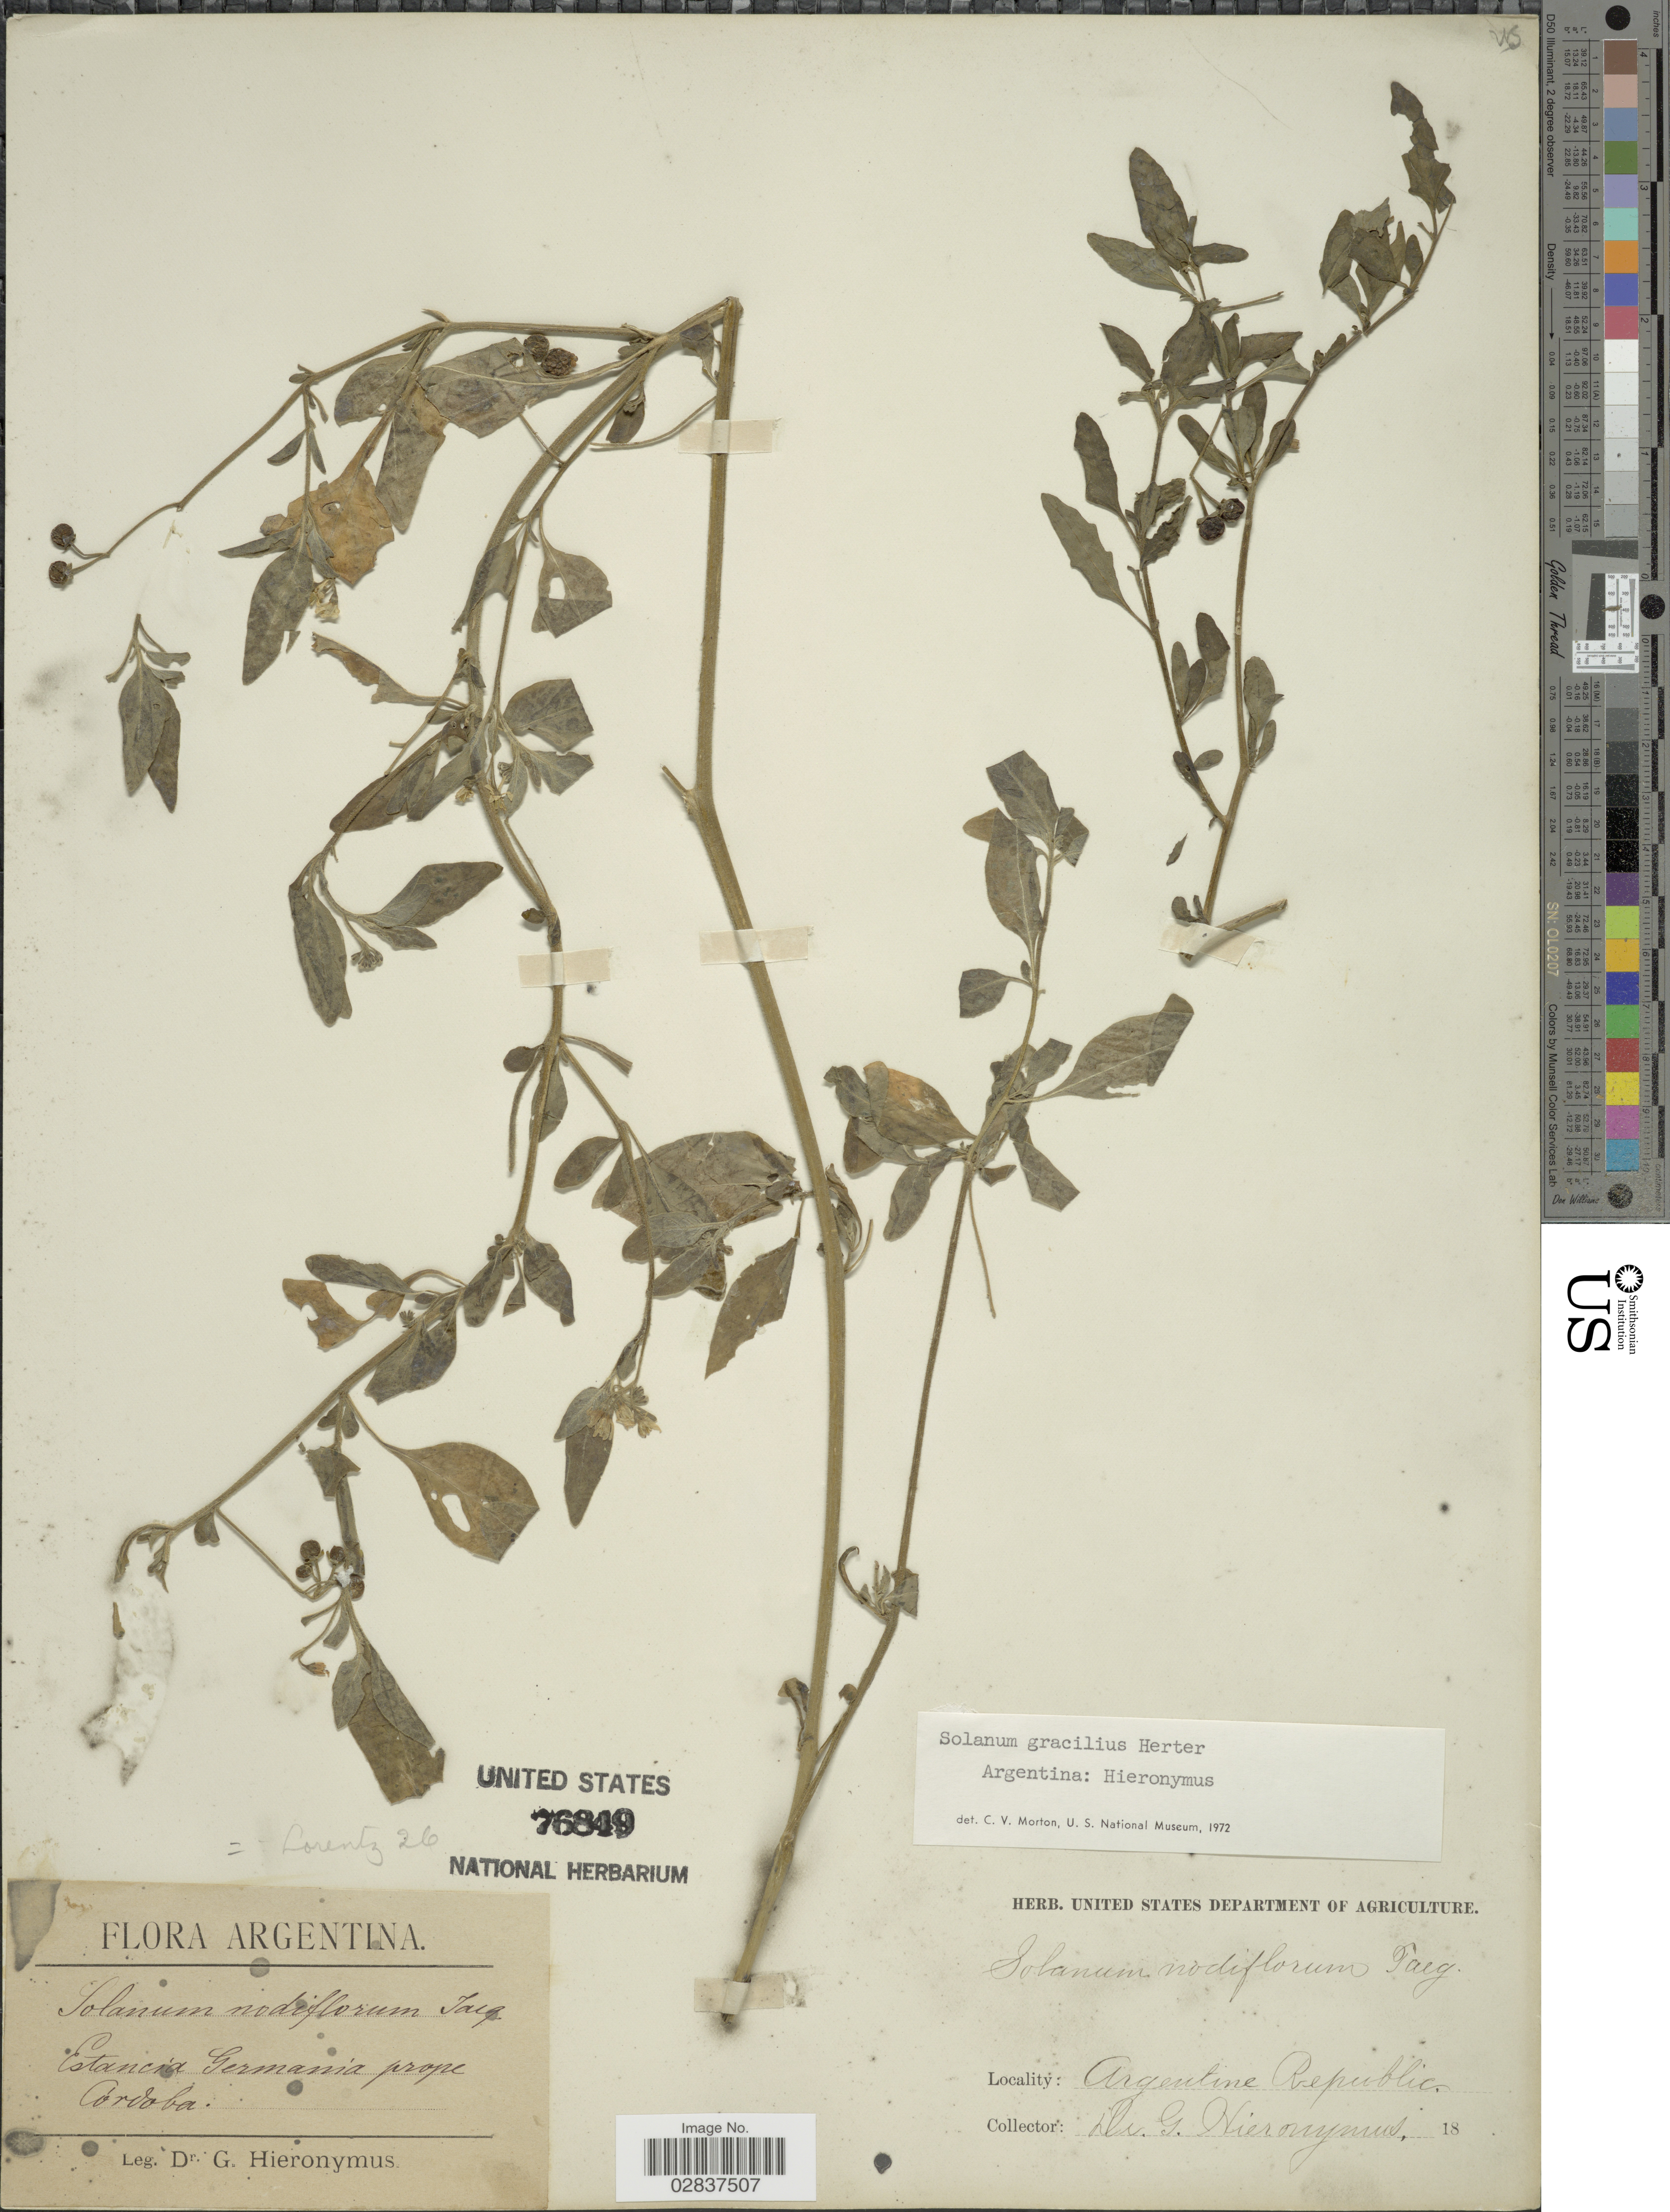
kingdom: Plantae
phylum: Tracheophyta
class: Magnoliopsida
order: Solanales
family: Solanaceae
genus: Solanum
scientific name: Solanum gracilius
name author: Herter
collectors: G. H. Hieronymus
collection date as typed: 18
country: Argentina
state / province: Cordoba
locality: Estancia Germania prope Córdoba.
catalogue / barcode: US 76849